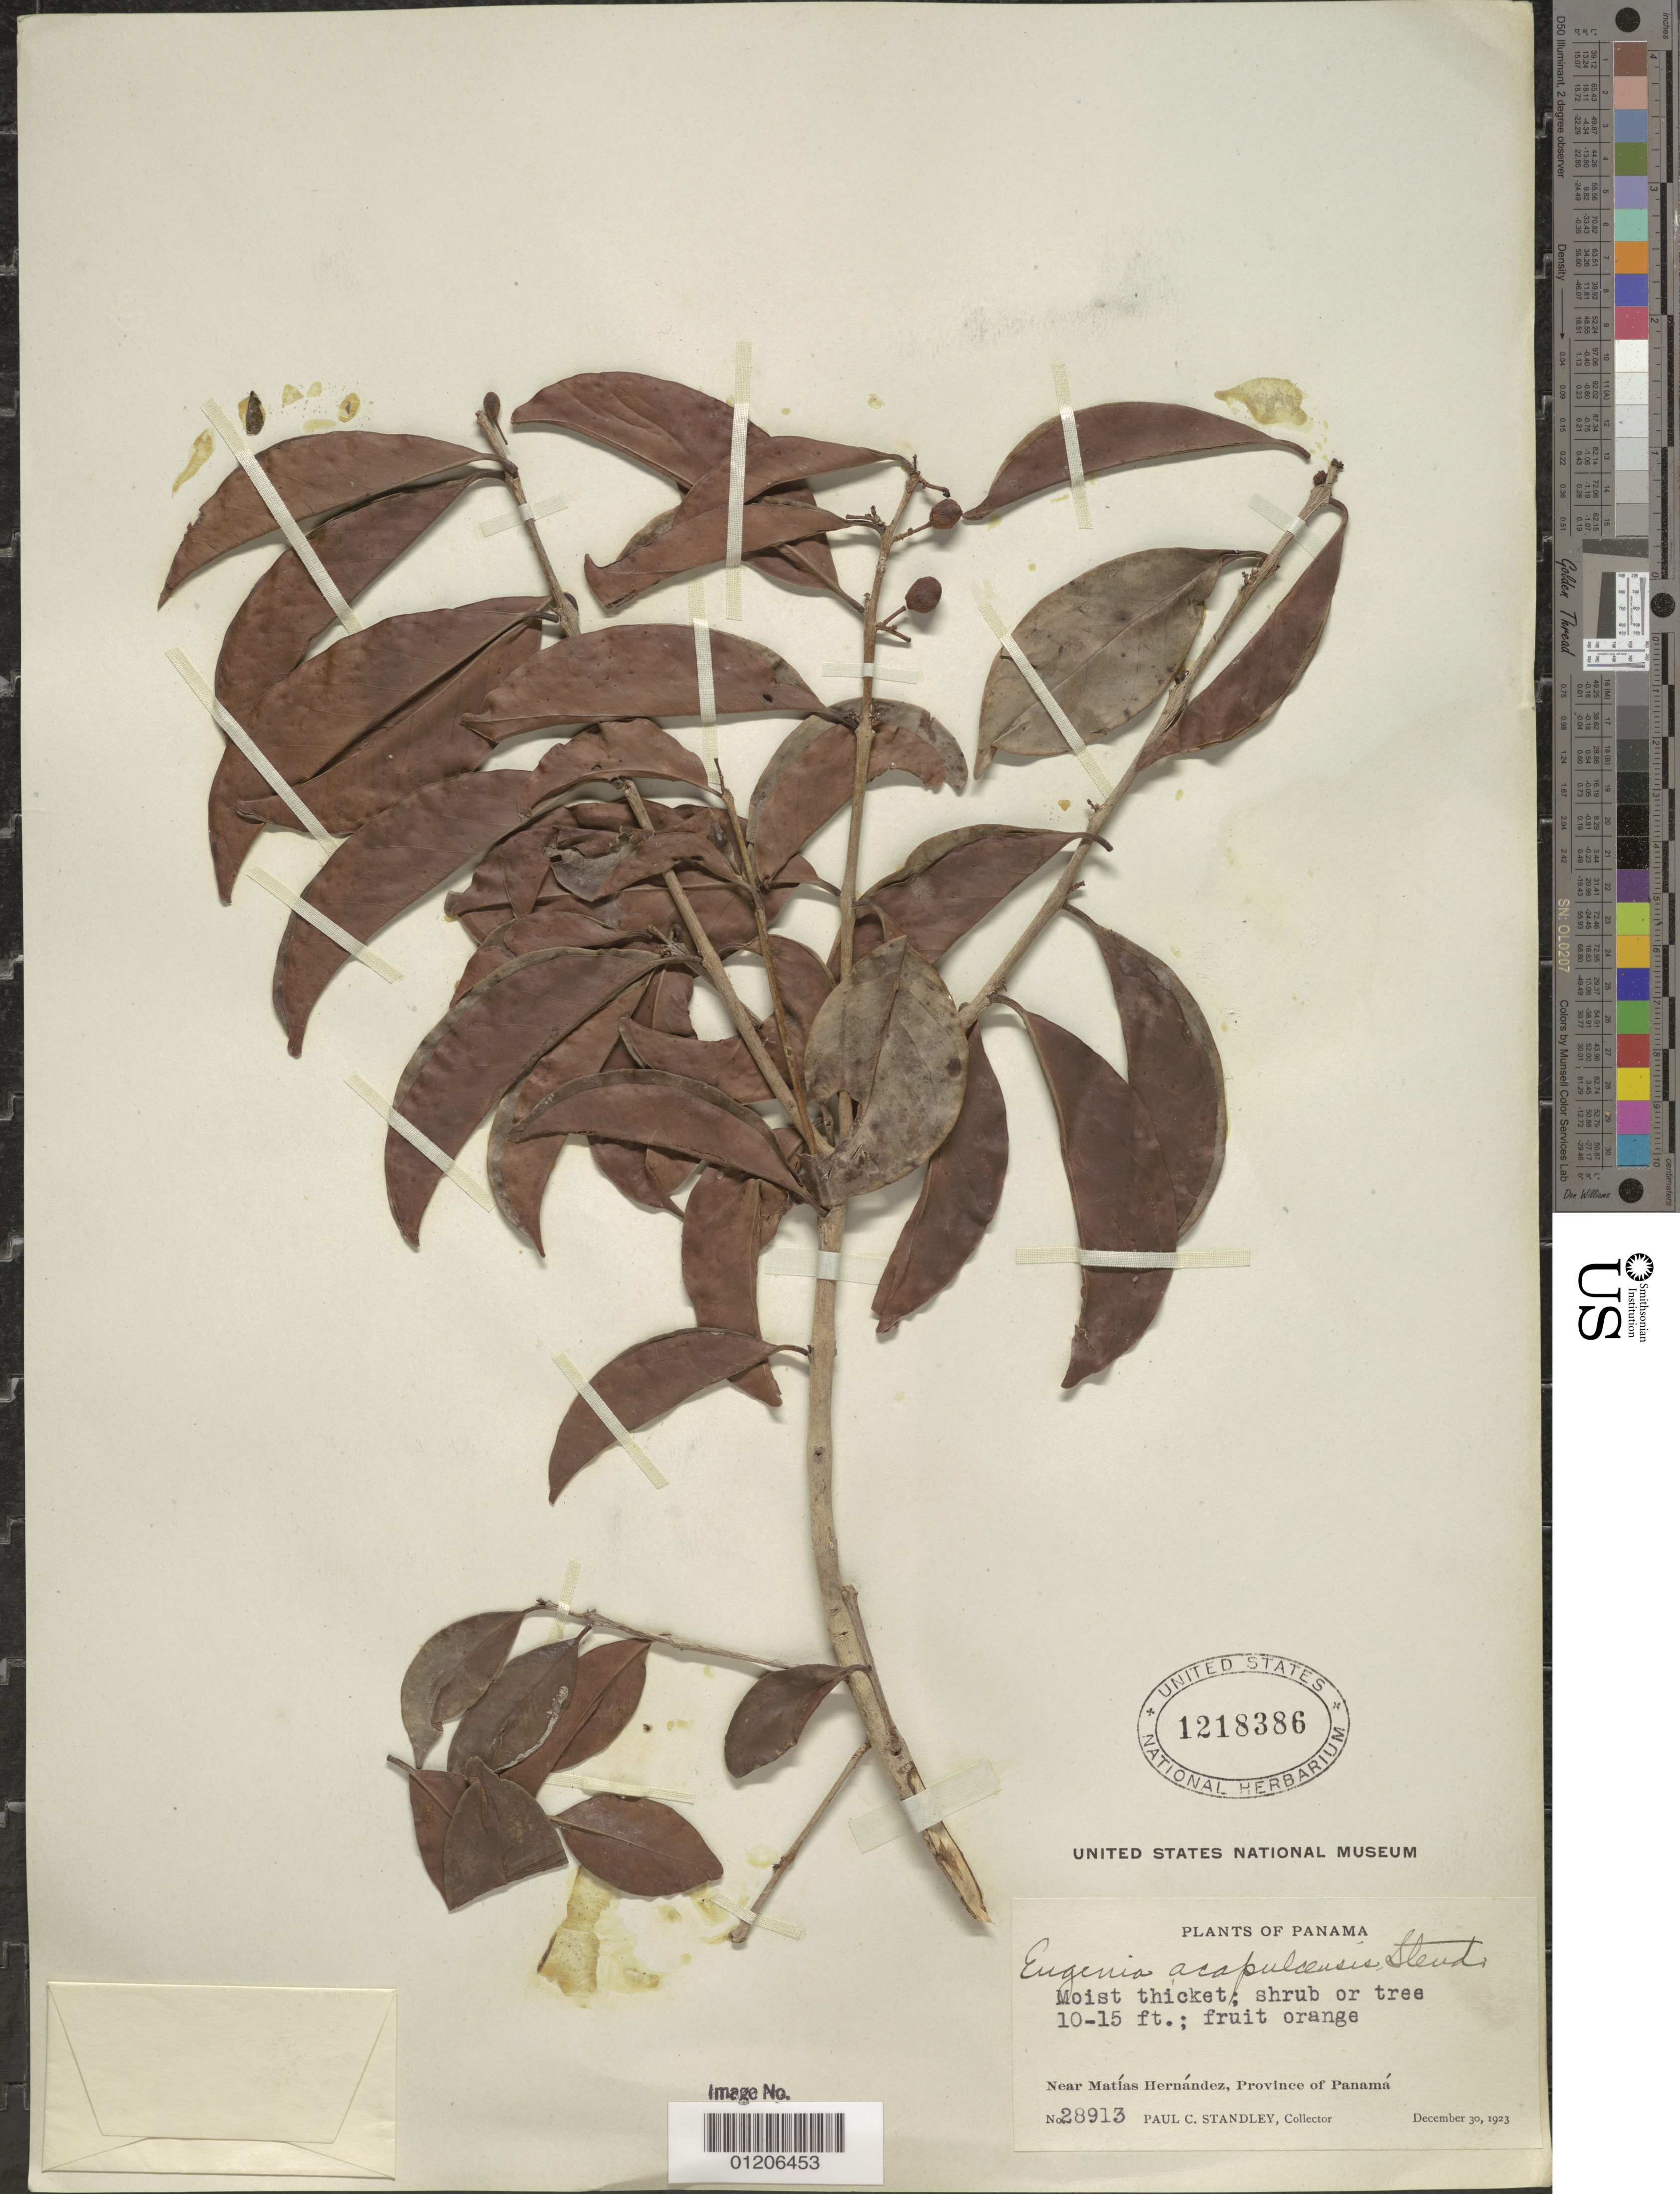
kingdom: Plantae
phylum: Tracheophyta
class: Magnoliopsida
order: Myrtales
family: Myrtaceae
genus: Eugenia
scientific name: Eugenia acapulcensis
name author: Steud.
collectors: P. C. Standley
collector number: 28913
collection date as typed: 30 Dec 1923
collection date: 1923-12-30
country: Panama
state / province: Panamá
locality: Near Matias Hernandez.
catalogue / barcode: US 1218386